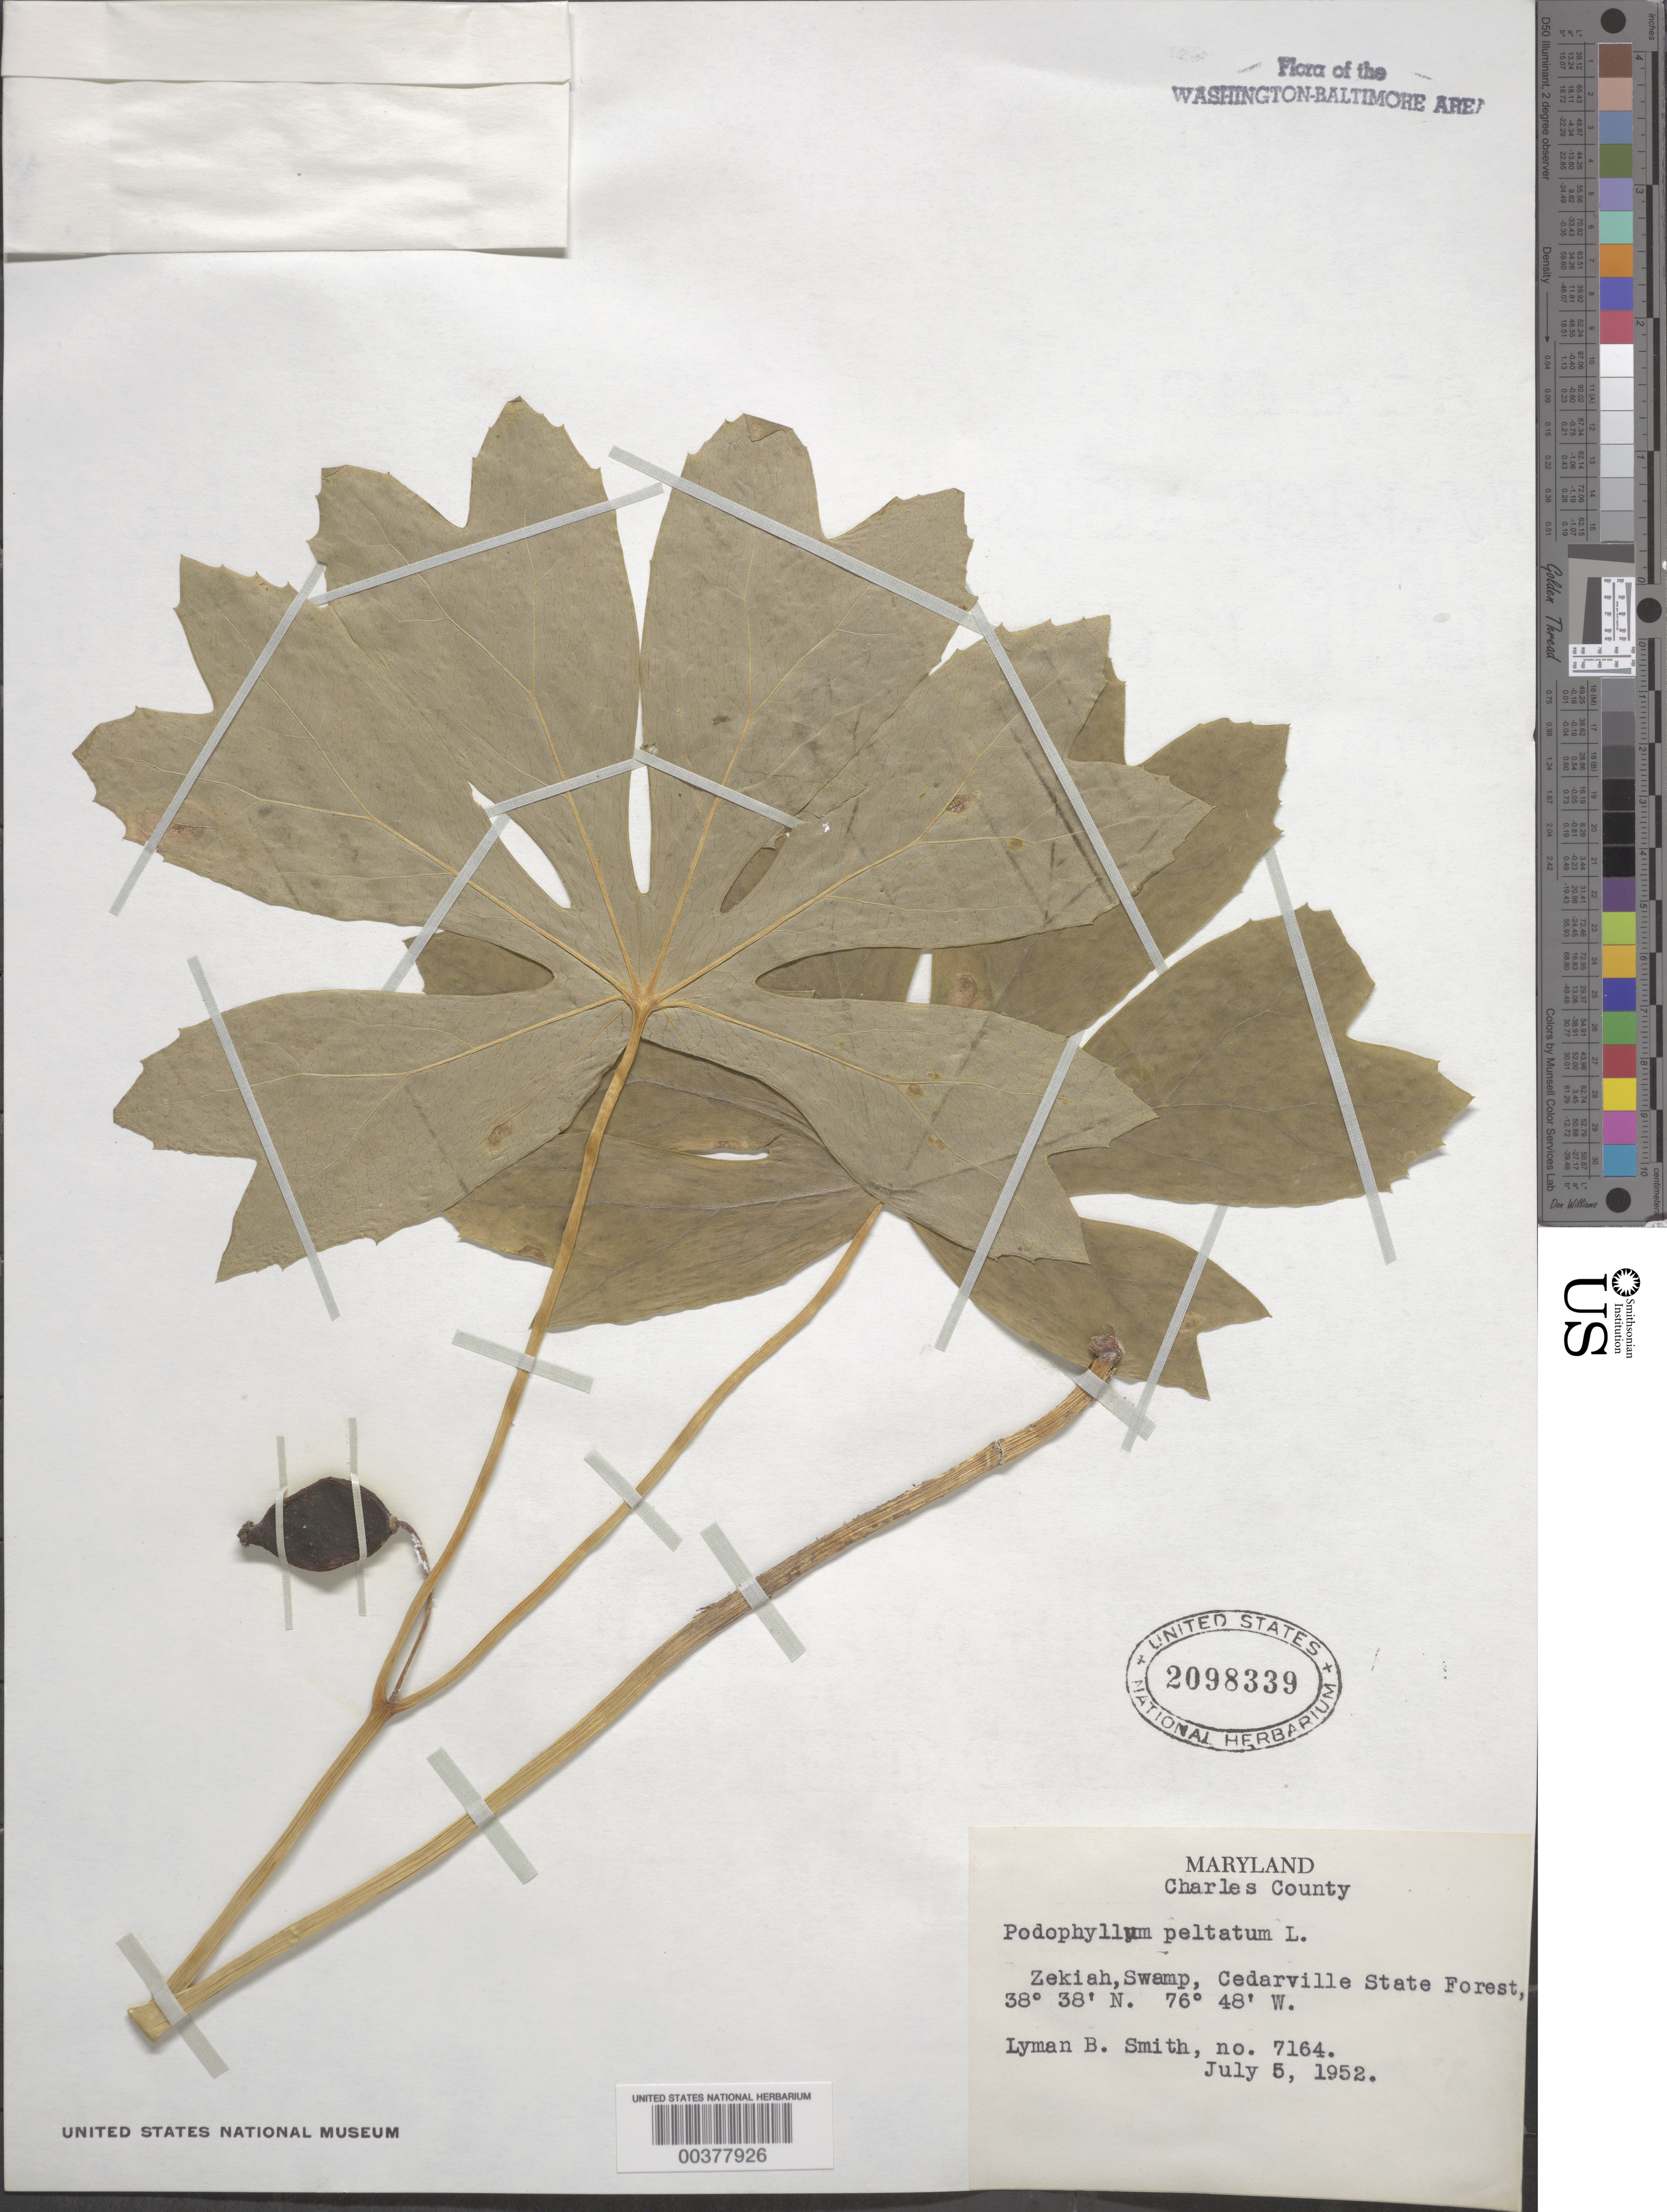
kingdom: Plantae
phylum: Tracheophyta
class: Magnoliopsida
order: Ranunculales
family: Berberidaceae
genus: Podophyllum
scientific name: Podophyllum peltatum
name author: L.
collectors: L. Smith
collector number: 7164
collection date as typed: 05 Jul 1952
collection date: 1952-07-05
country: United States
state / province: Maryland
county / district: Charles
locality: Zekiah Swamp, Cedarville State Forest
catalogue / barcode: US 2098339